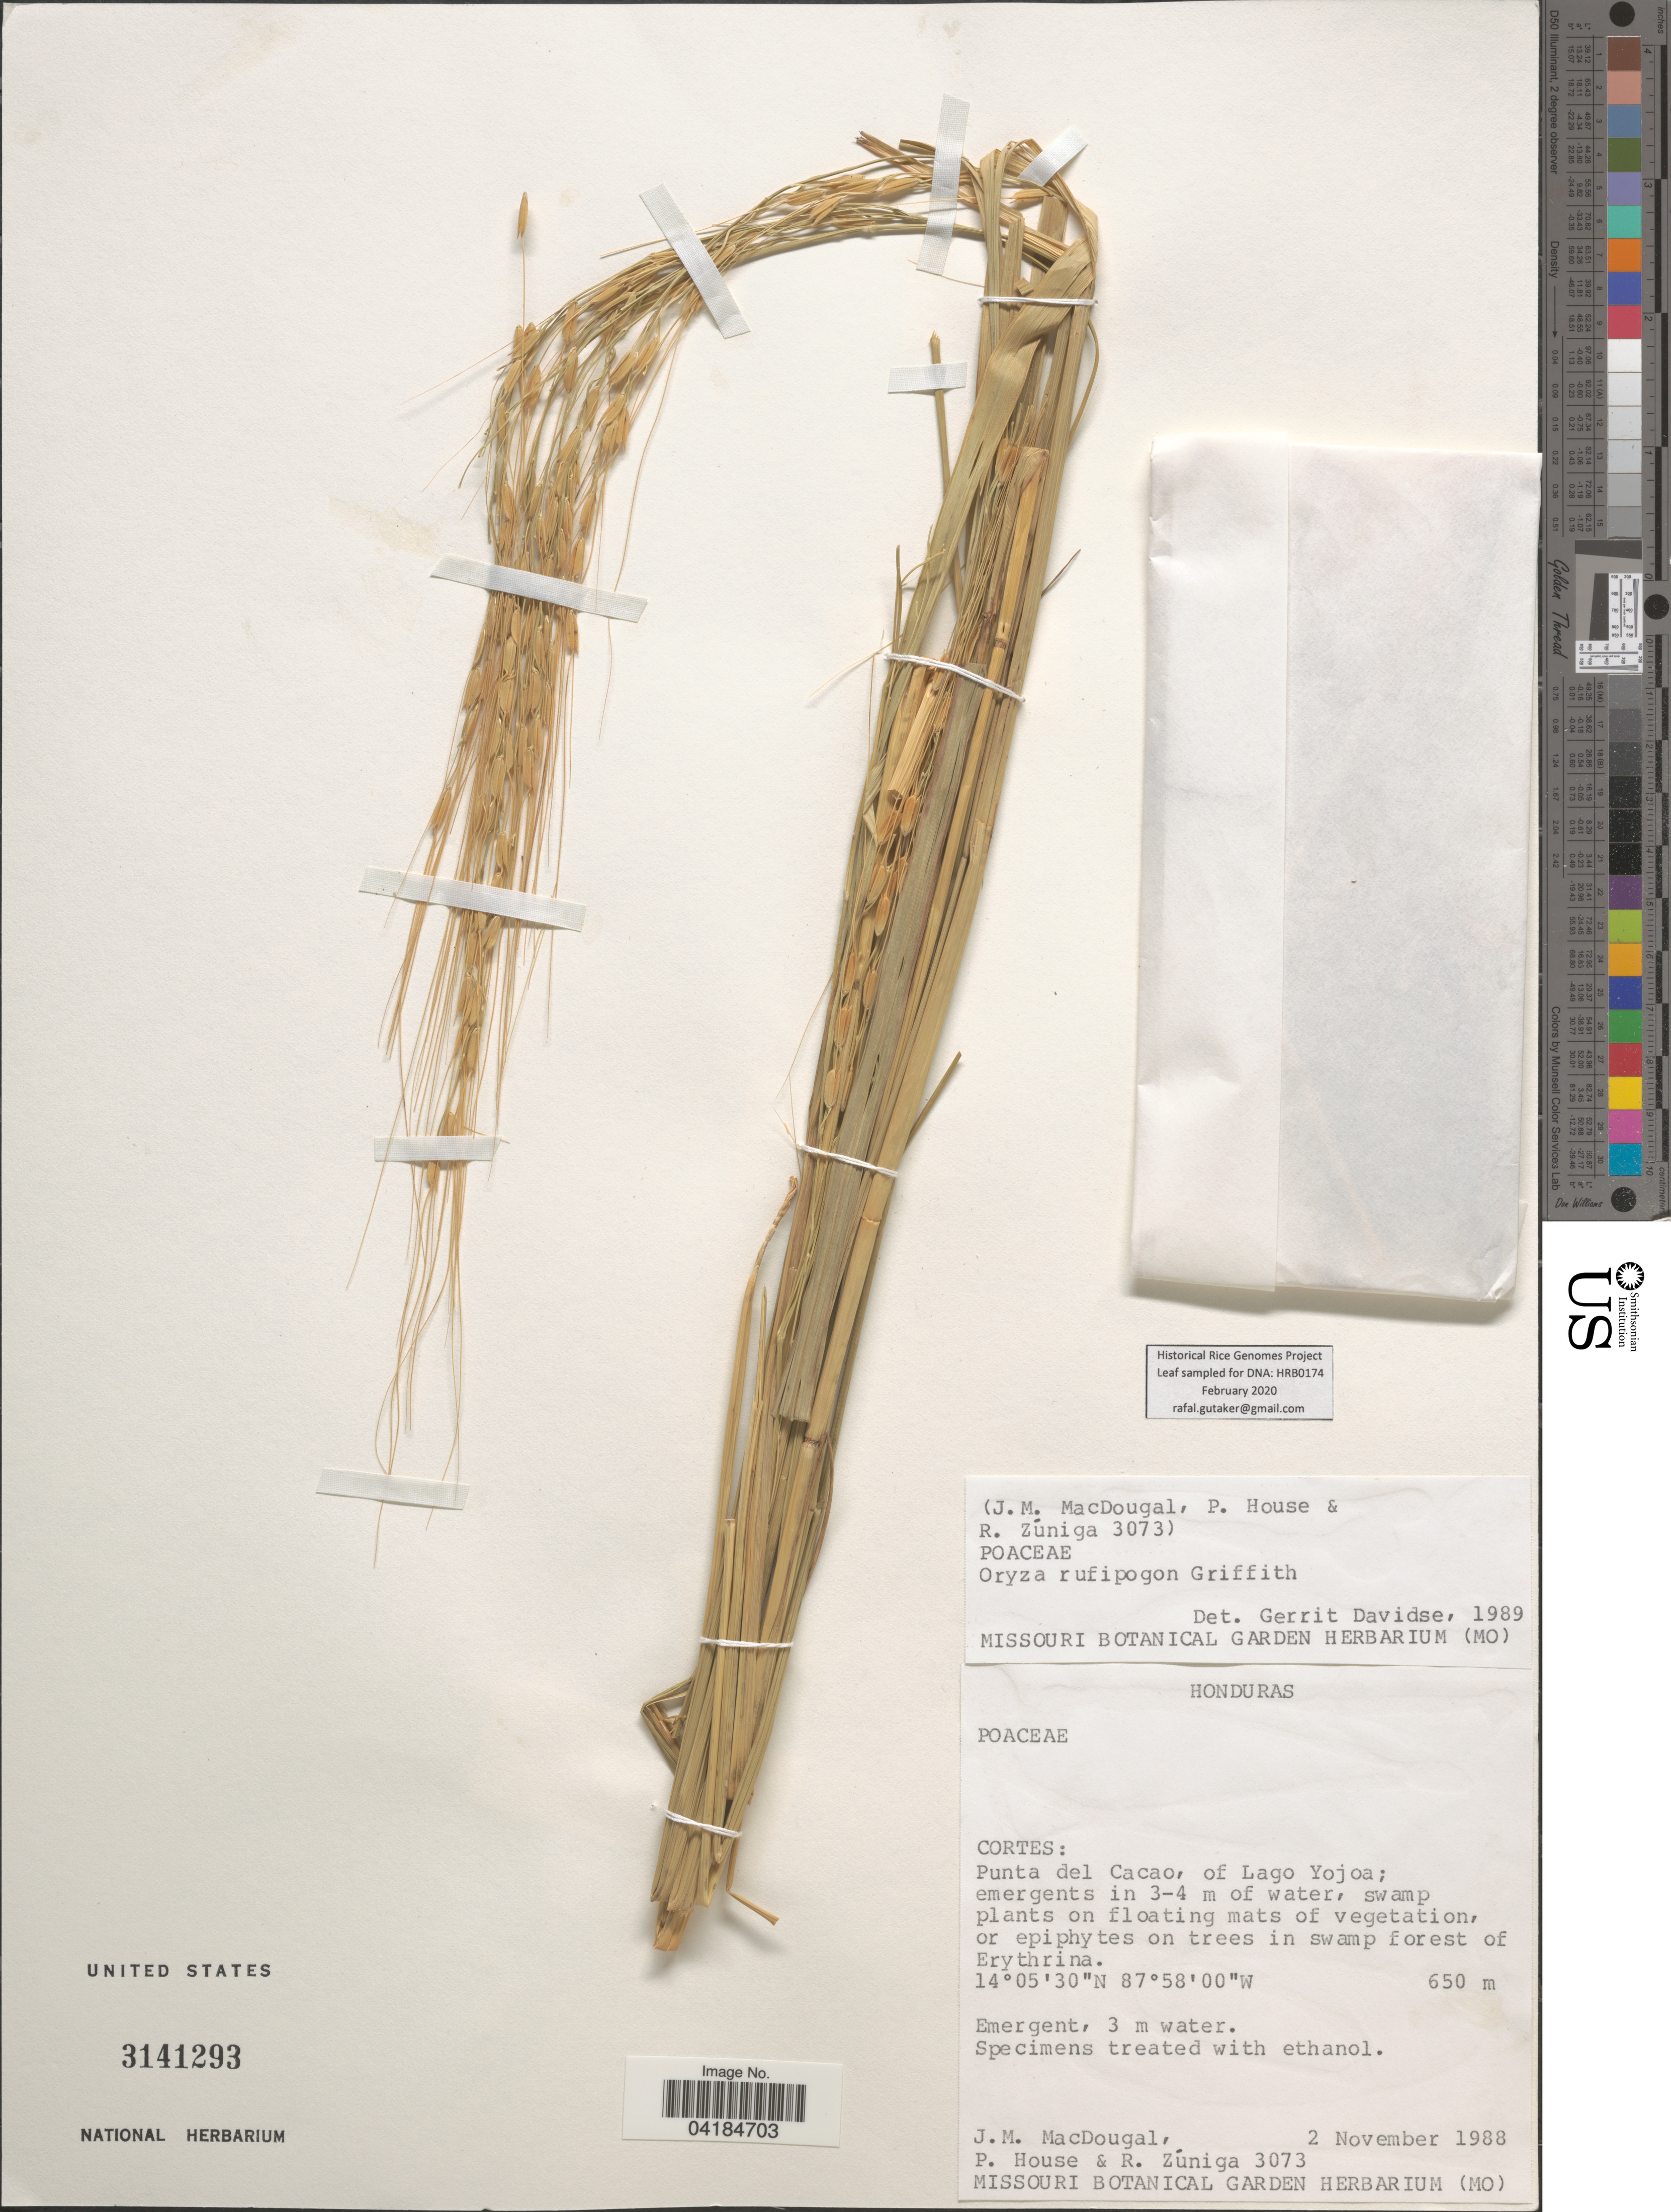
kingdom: Plantae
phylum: Tracheophyta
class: Liliopsida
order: Poales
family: Poaceae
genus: Oryza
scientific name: Oryza rufipogon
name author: Griffith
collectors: J. M. MacDougal, P. House & R. Zúñiga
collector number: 3073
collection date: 1988-11-02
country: Honduras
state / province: Cortes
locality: Punta del Cacao, of Lago Yojoa.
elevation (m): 650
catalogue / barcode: US 3141293